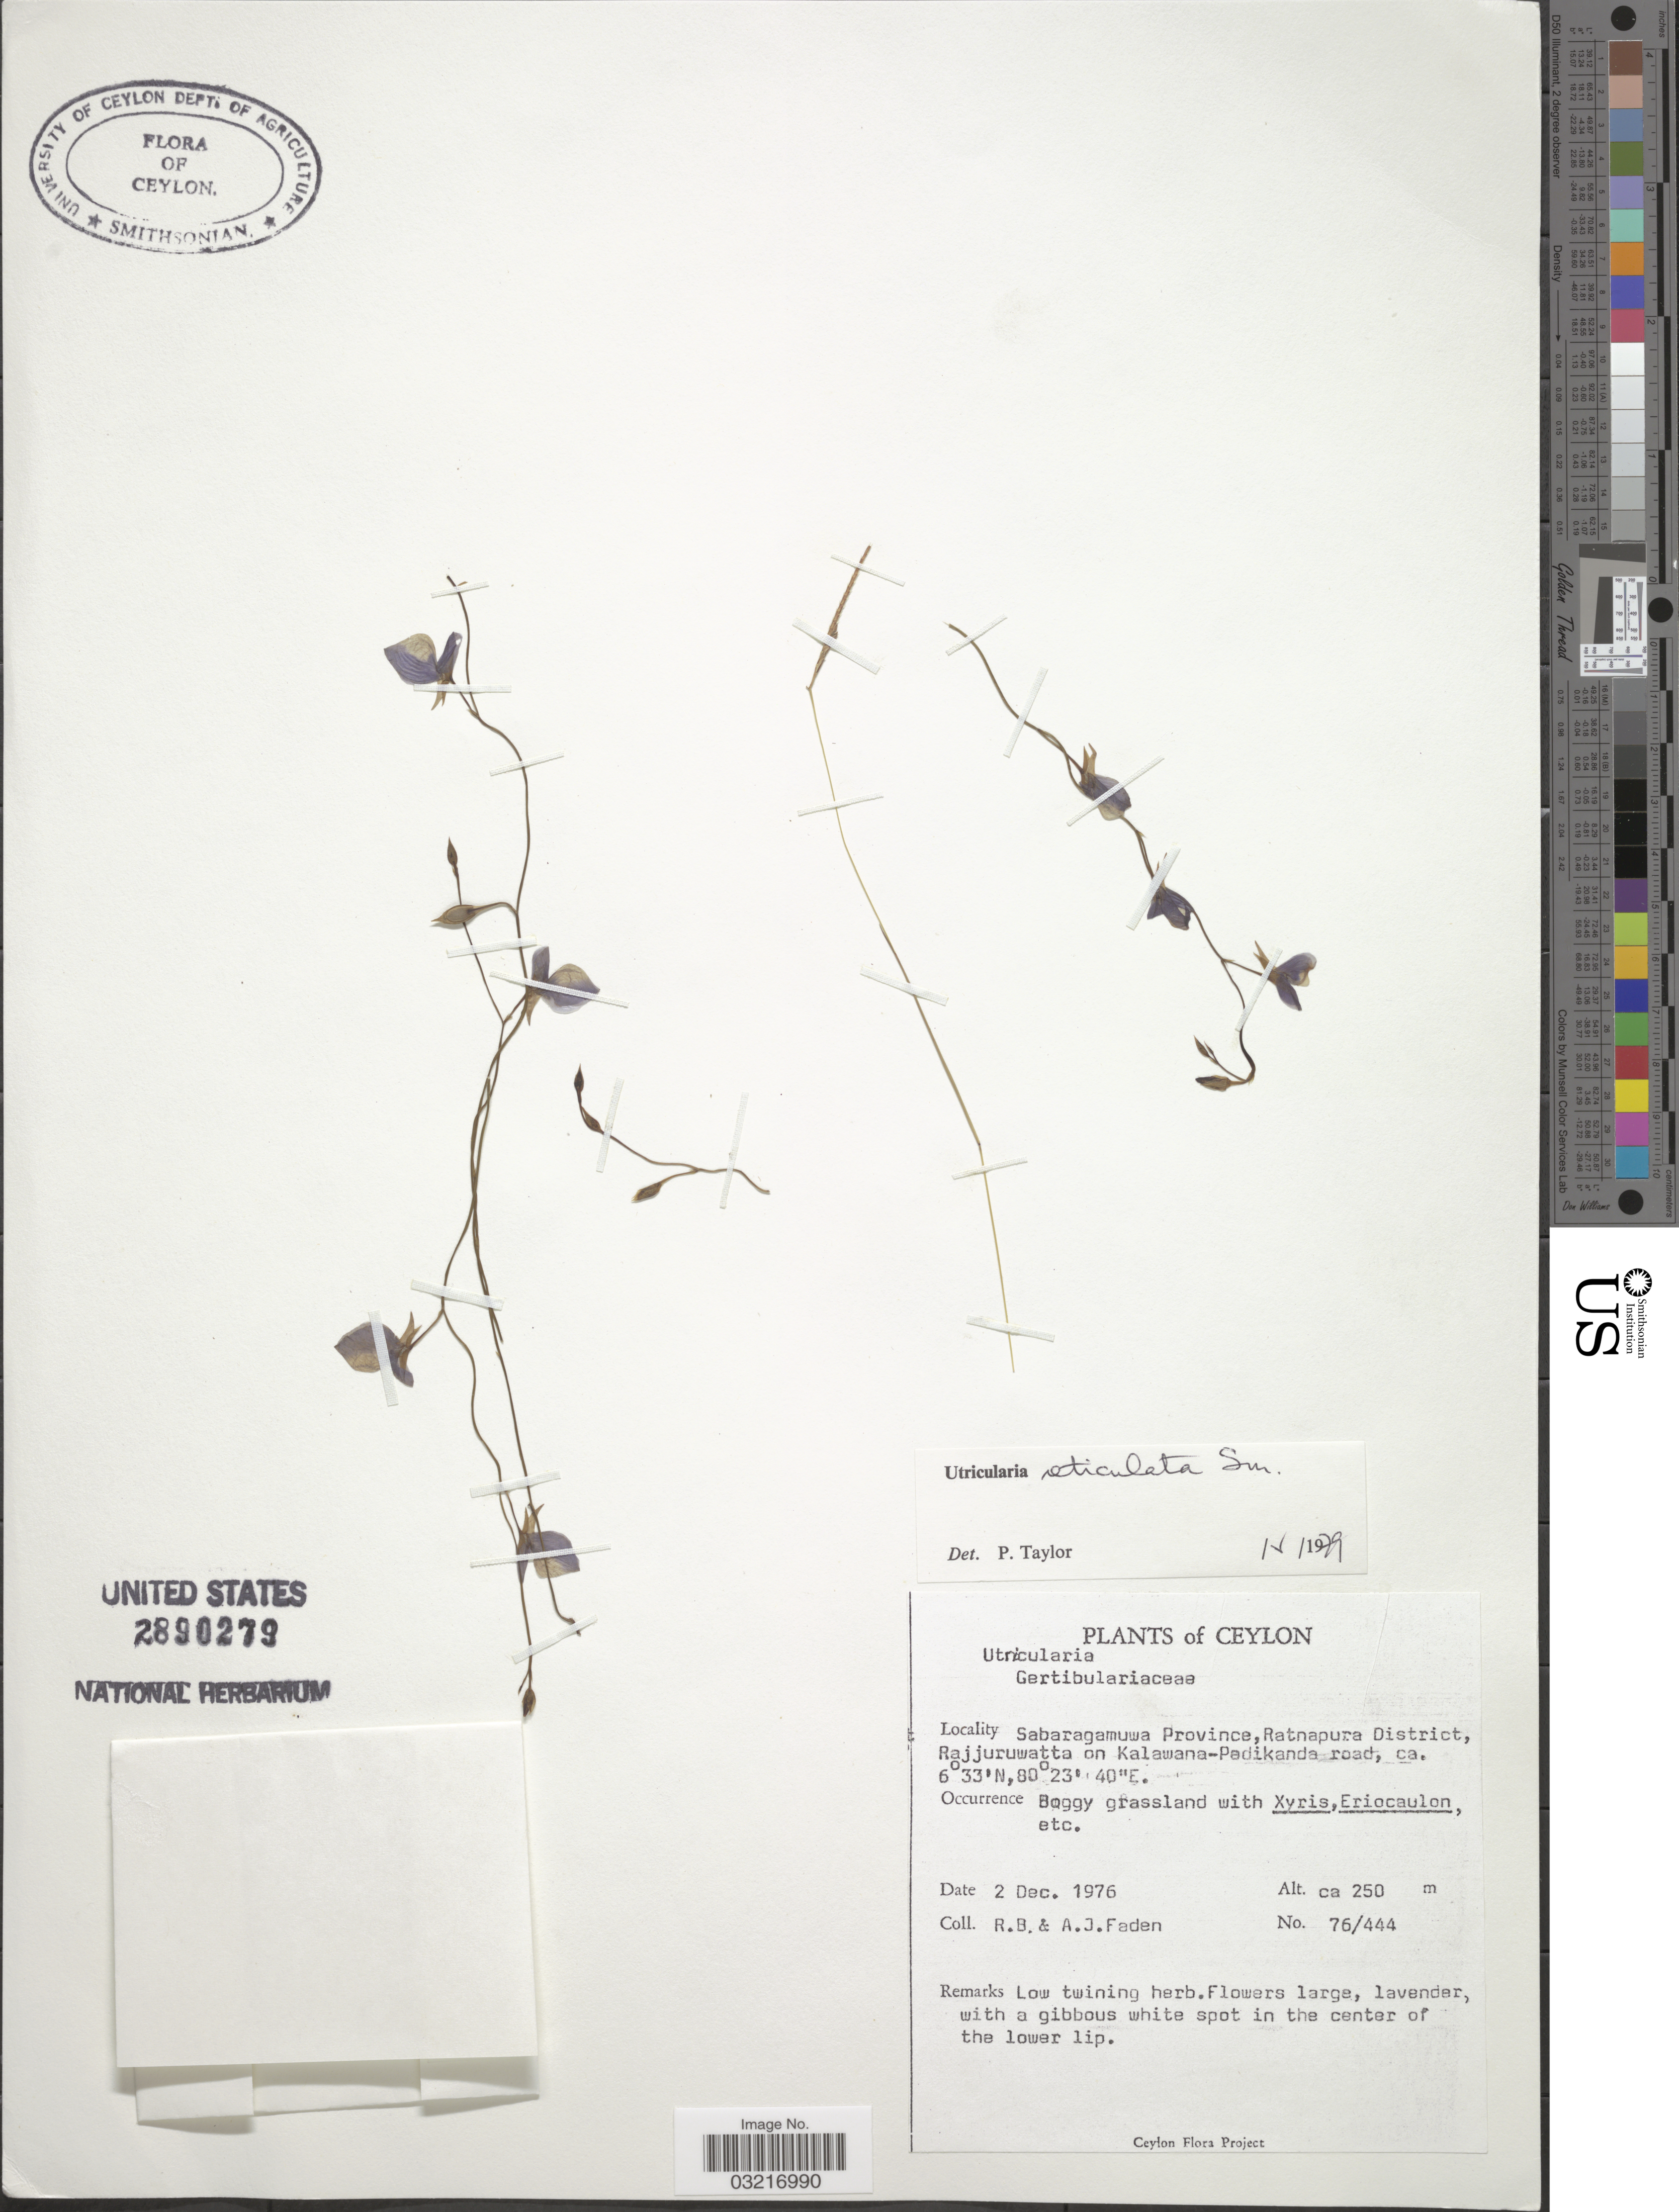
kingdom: Plantae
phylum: Tracheophyta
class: Magnoliopsida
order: Lamiales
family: Lentibulariaceae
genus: Utricularia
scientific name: Utricularia reticulata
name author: Sm.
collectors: R. B. Faden & A. J. Faden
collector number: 76/444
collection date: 1976-12-02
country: Sri Lanka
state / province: Sabaragamuwa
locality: Ceylon, Ratnapura District, Rajjuruwatta on Kalawana-Pedikanda road.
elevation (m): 250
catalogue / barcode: US 2890279